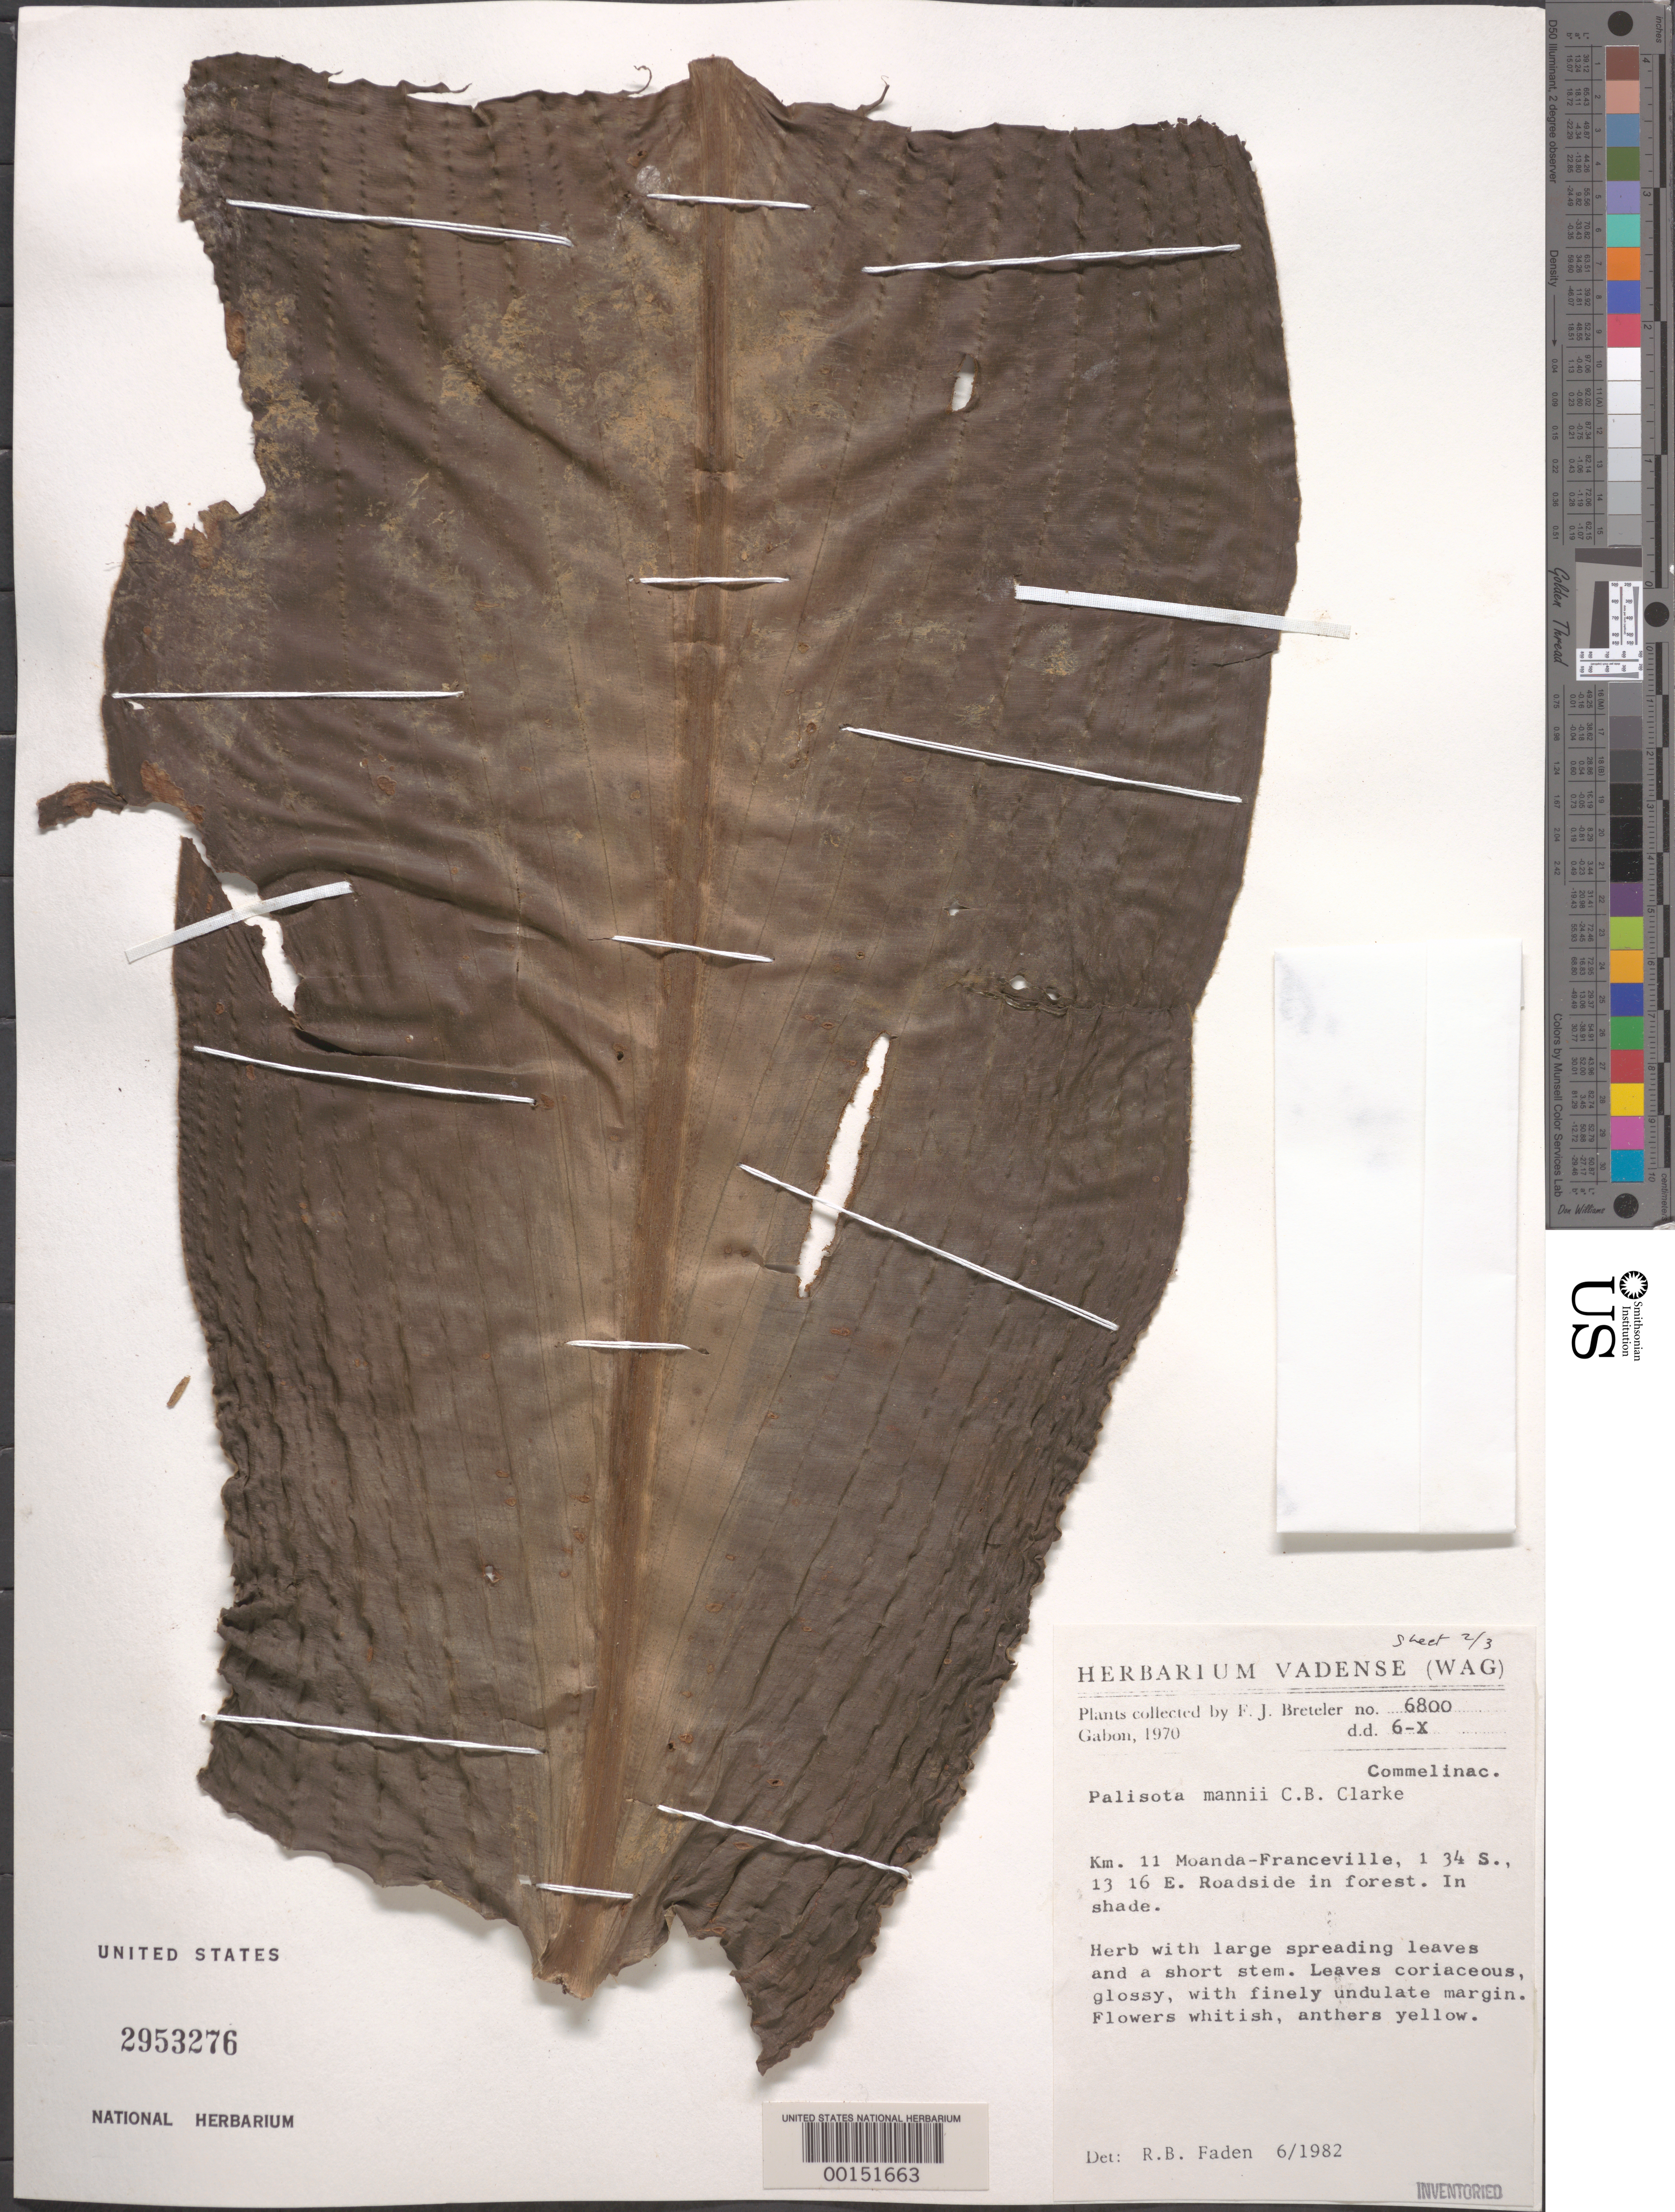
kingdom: Plantae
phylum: Tracheophyta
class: Liliopsida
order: Commelinales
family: Commelinaceae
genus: Palisota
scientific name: Palisota mannii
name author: C.B. Clarke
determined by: Faden, Robert B., (US), Smithsonian Institution - National Museum of Natural History (UNITED STATES)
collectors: F. J. Breteler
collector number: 6800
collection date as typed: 06 Oct 1970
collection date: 1970-10-06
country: Gabon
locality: Km 11 Moanda-Franceville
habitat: Roadside in forest in shade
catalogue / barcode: US 2953276